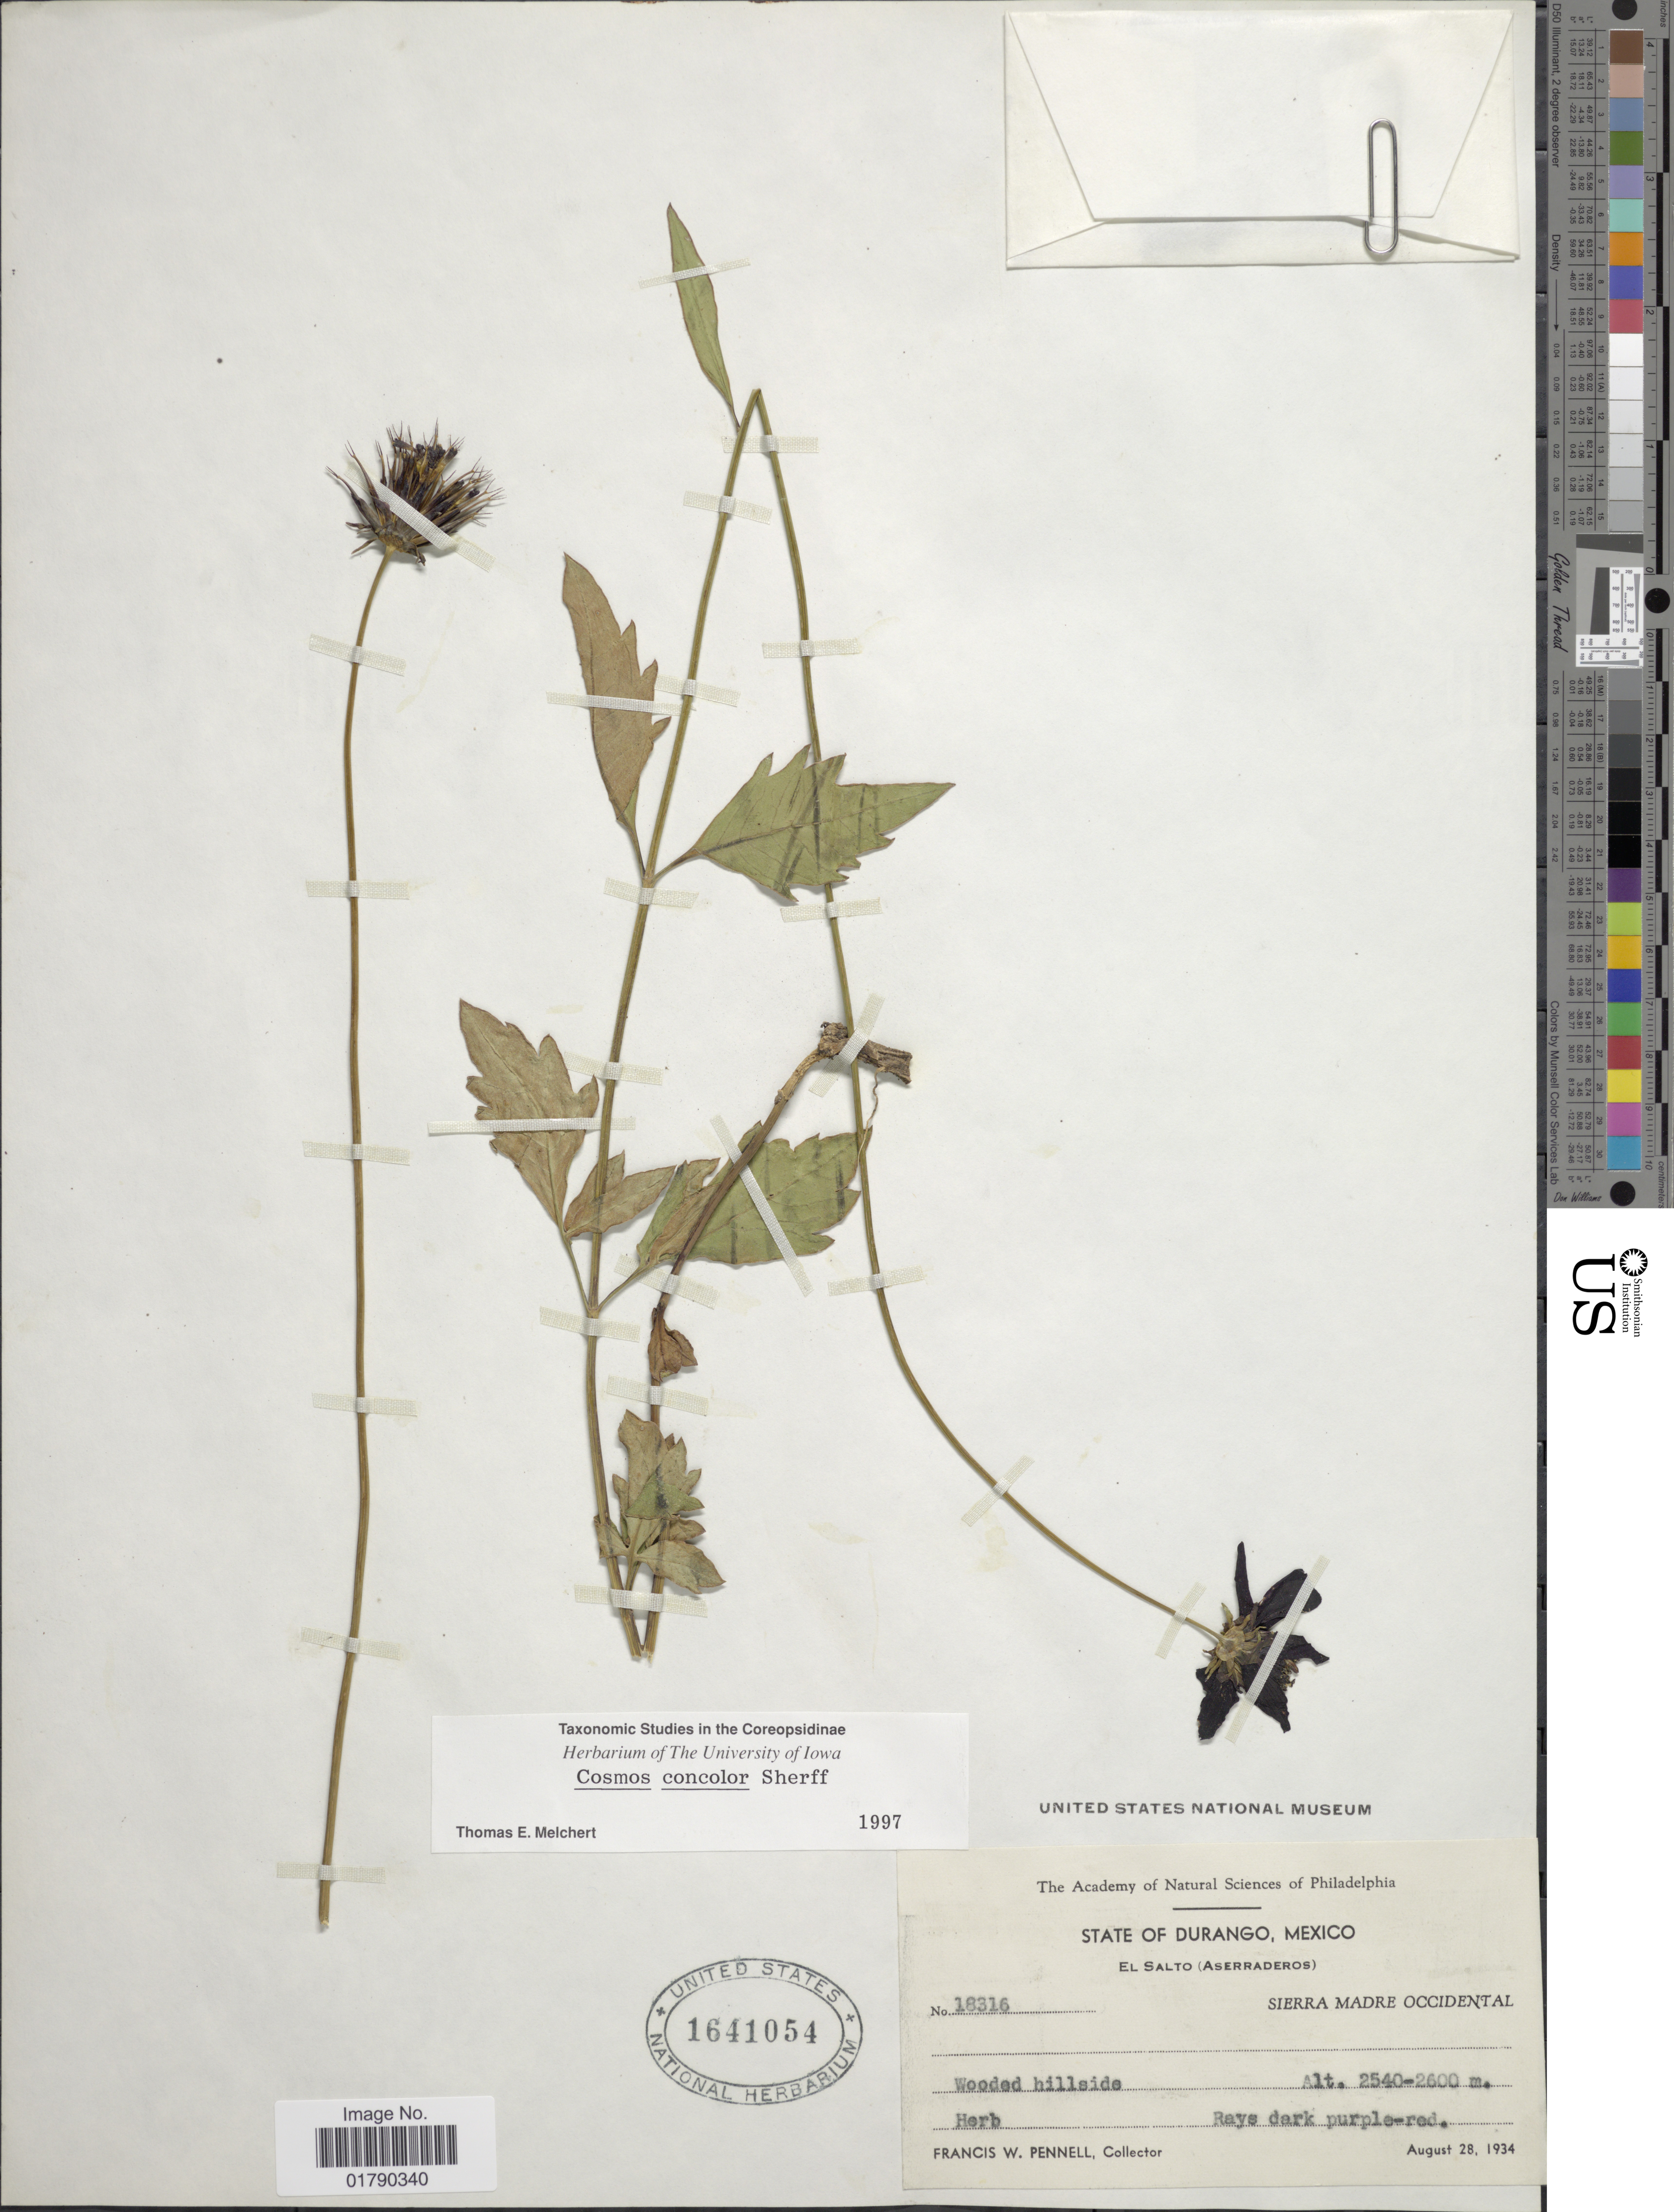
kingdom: Plantae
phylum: Tracheophyta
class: Magnoliopsida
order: Asterales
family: Asteraceae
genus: Cosmos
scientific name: Cosmos concolor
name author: Sherff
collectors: F. W. Pennell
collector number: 18316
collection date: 1934-08-28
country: Mexico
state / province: Durango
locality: El Salto (Aserraderos), Sierra Madre Occidental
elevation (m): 2540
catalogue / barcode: US 1641054